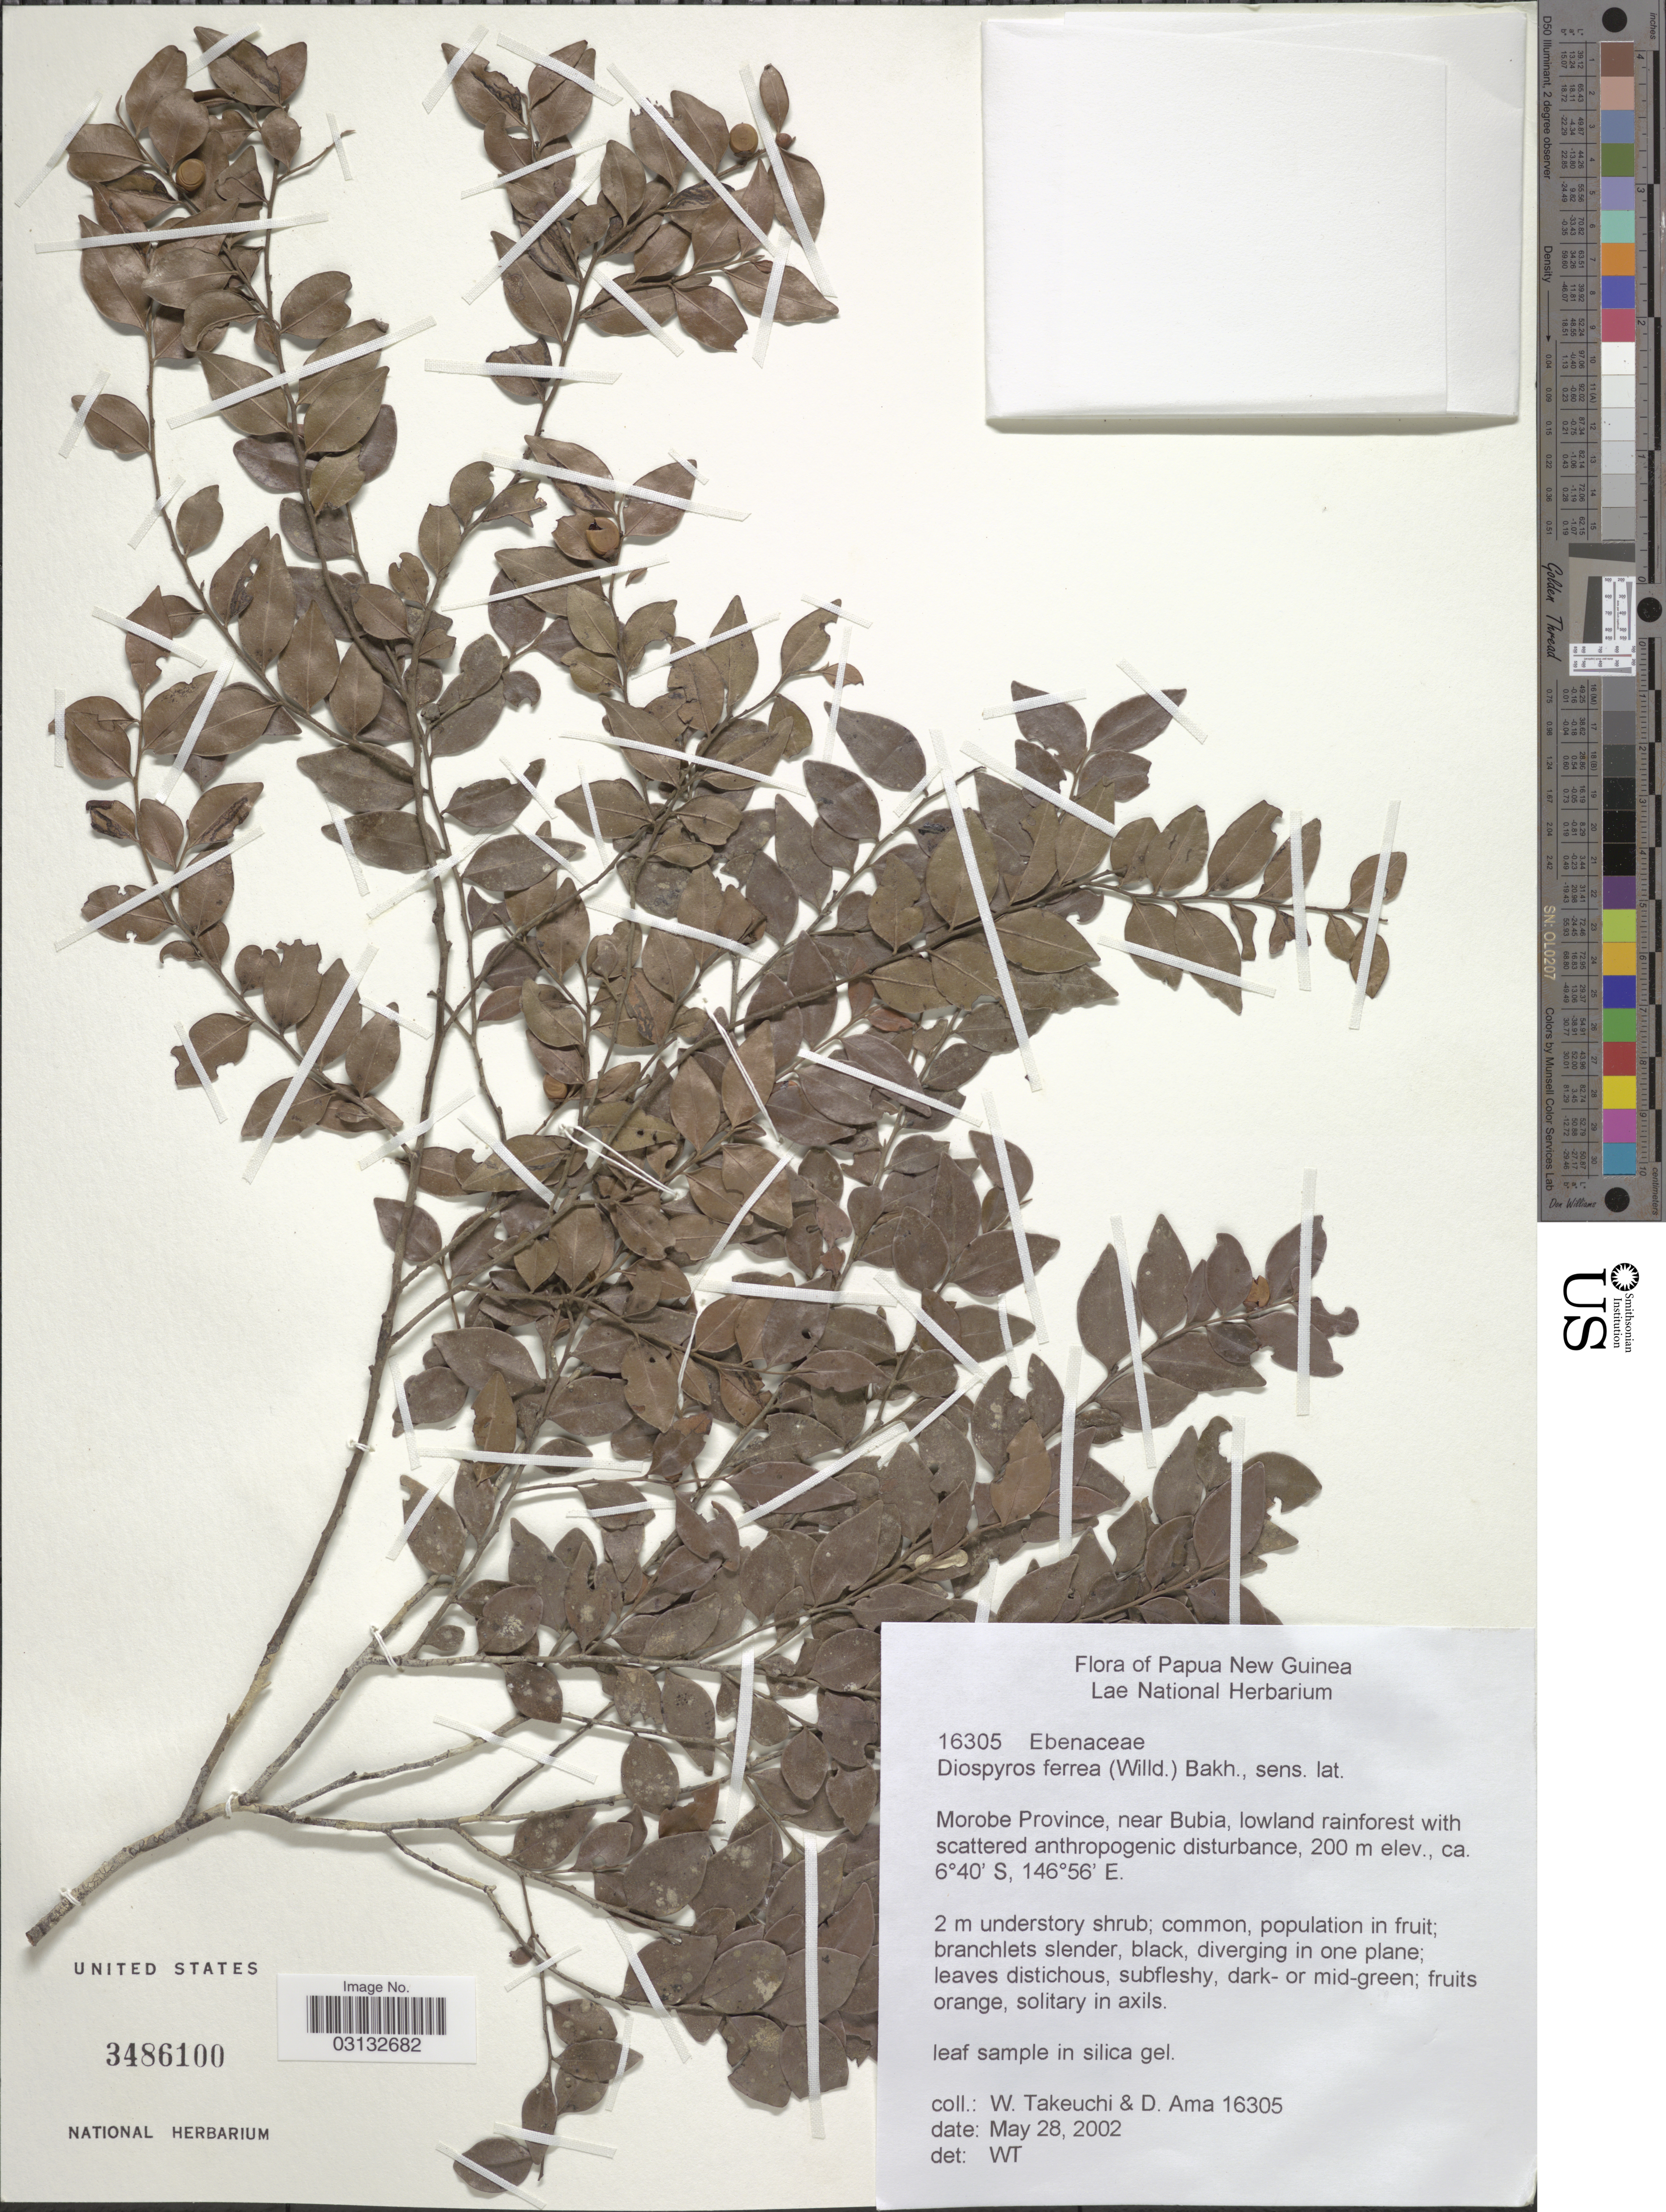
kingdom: Plantae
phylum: Tracheophyta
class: Magnoliopsida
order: Ericales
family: Ebenaceae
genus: Diospyros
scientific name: Diospyros ferrea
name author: (Willd.) Bakh.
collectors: W. Takeuchi & D. Ama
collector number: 16305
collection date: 2002-05-28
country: Papua New Guinea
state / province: Morobe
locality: Morobe Province, near Bubia.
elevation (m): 200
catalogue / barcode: US 3486100